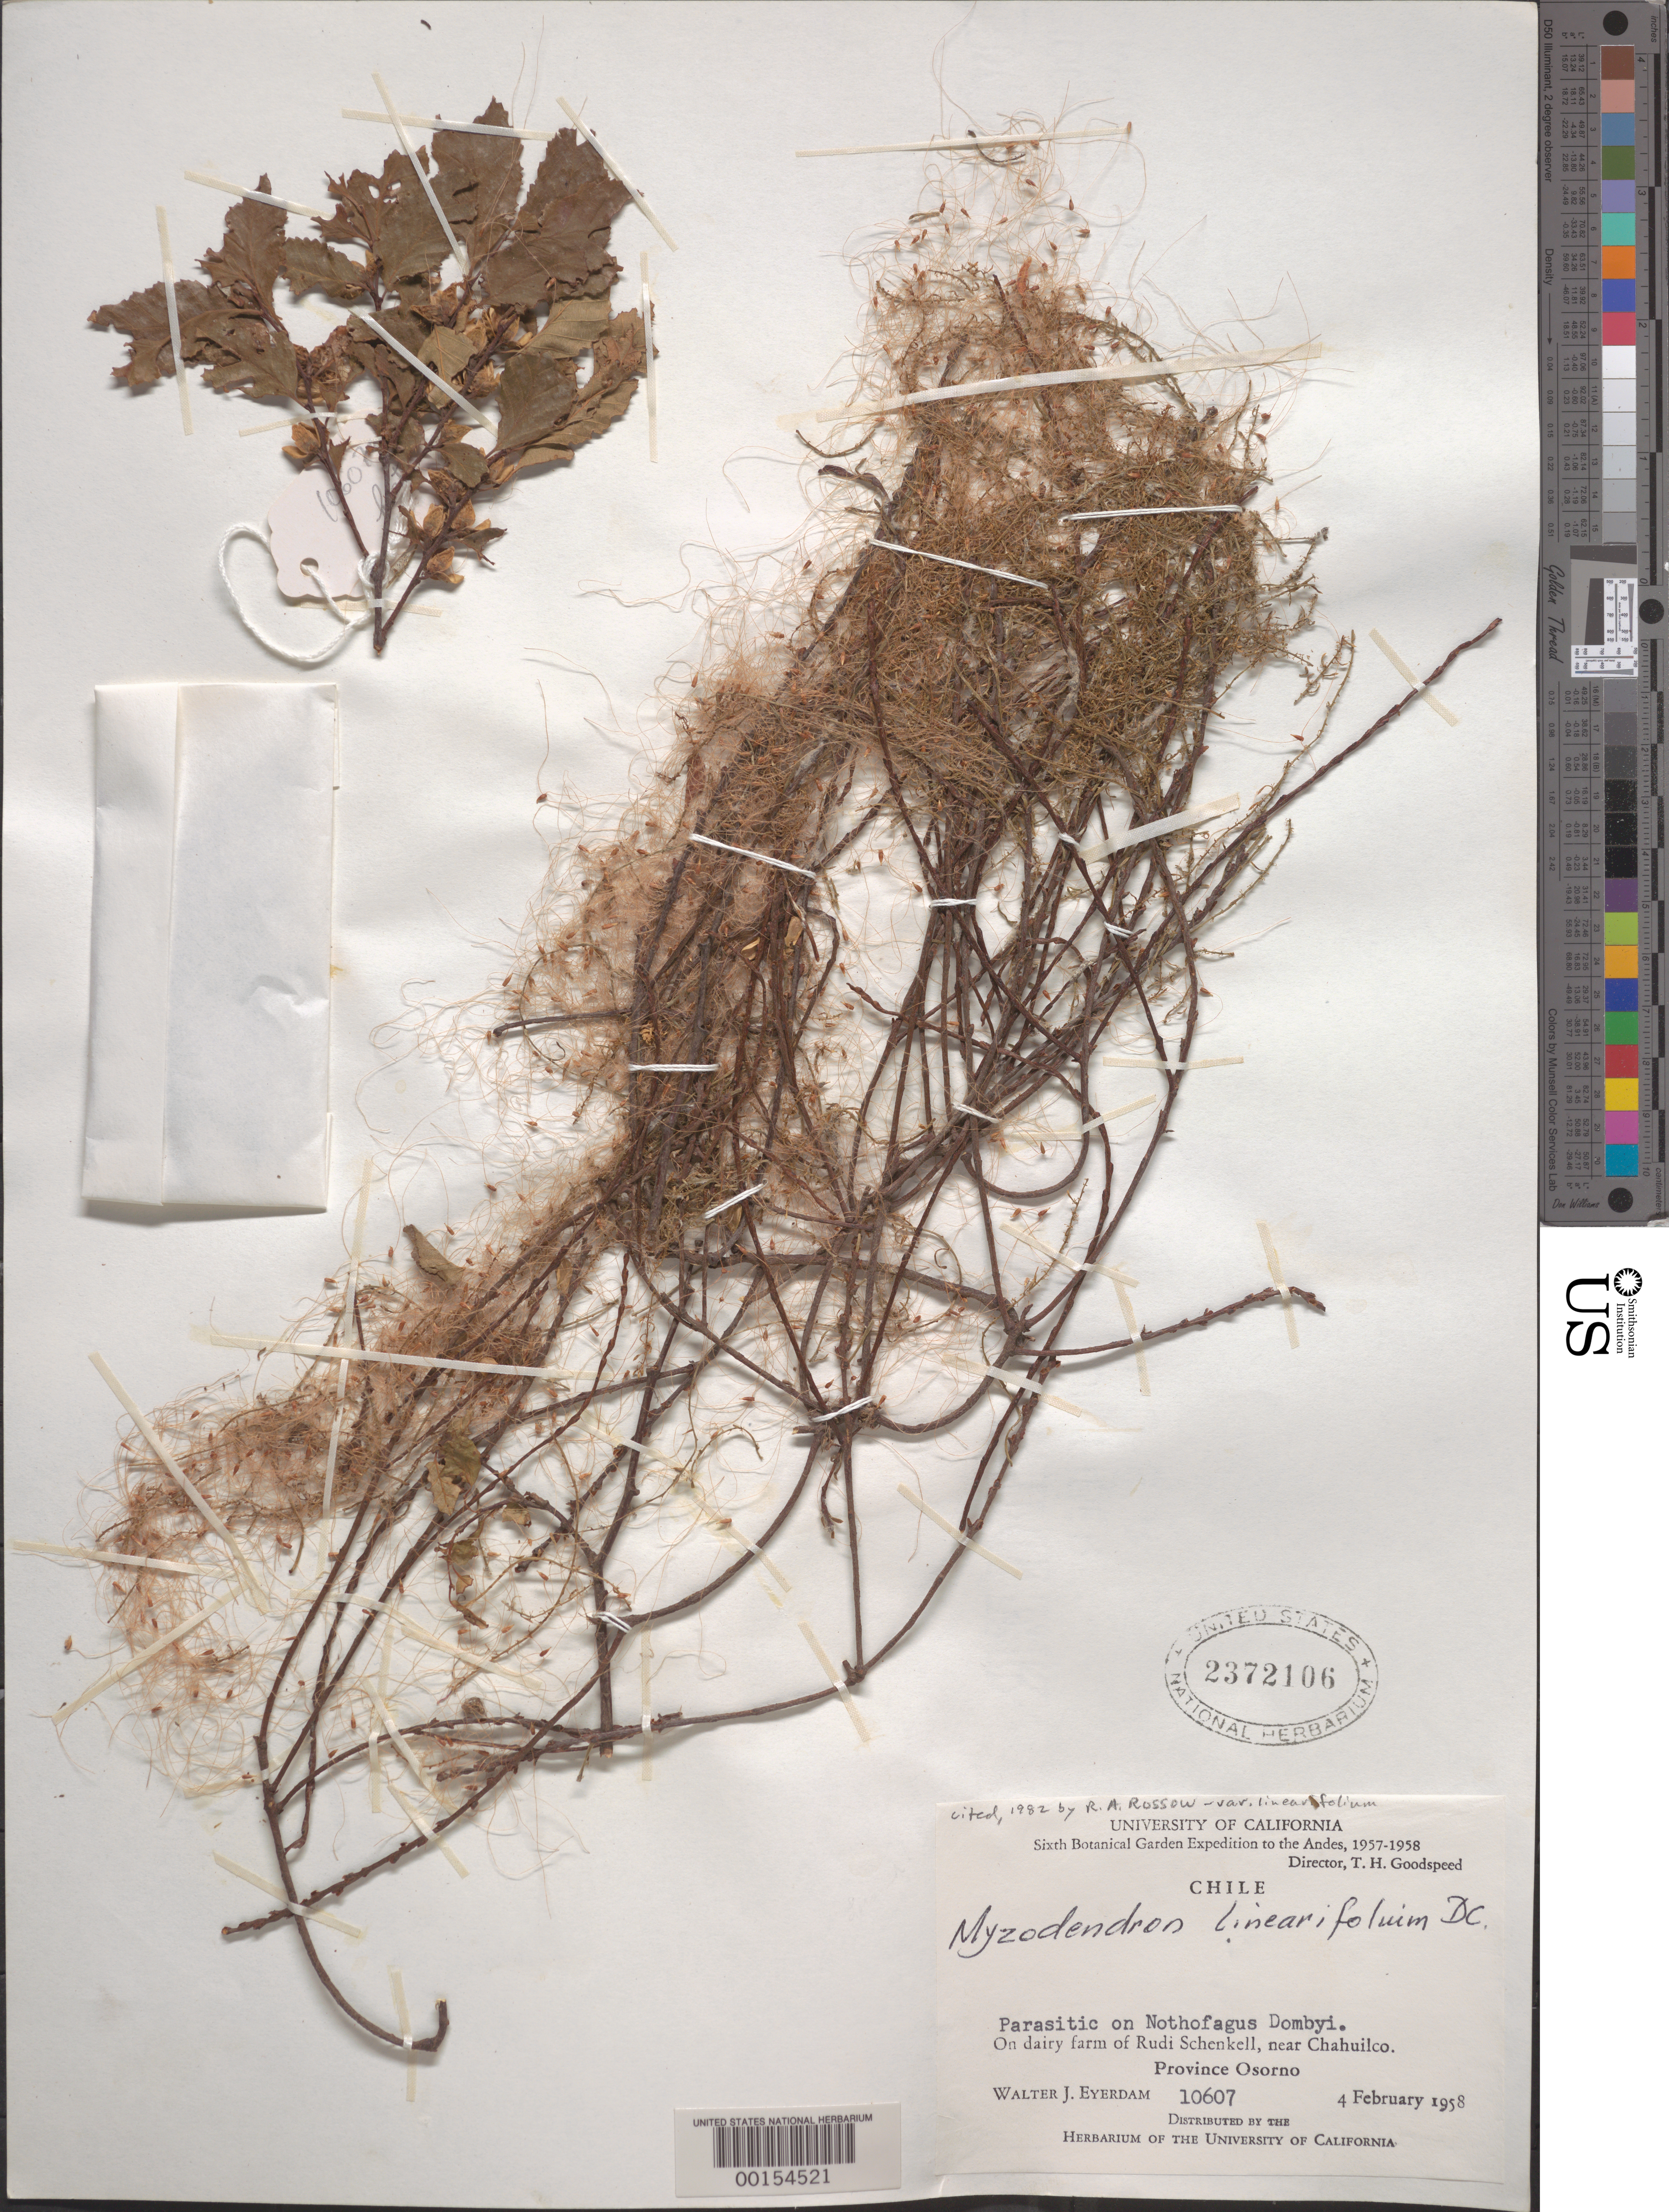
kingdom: Plantae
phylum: Tracheophyta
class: Magnoliopsida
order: Santalales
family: Misodendraceae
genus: Misodendrum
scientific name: Misodendrum linearifolium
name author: DC.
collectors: W. J. Eyerdam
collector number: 10607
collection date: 1958-02-04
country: Chile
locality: The Andes. On dairy farm of Rudi Schenkell, near Chahuilco. Province Osorno.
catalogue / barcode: US 2372106